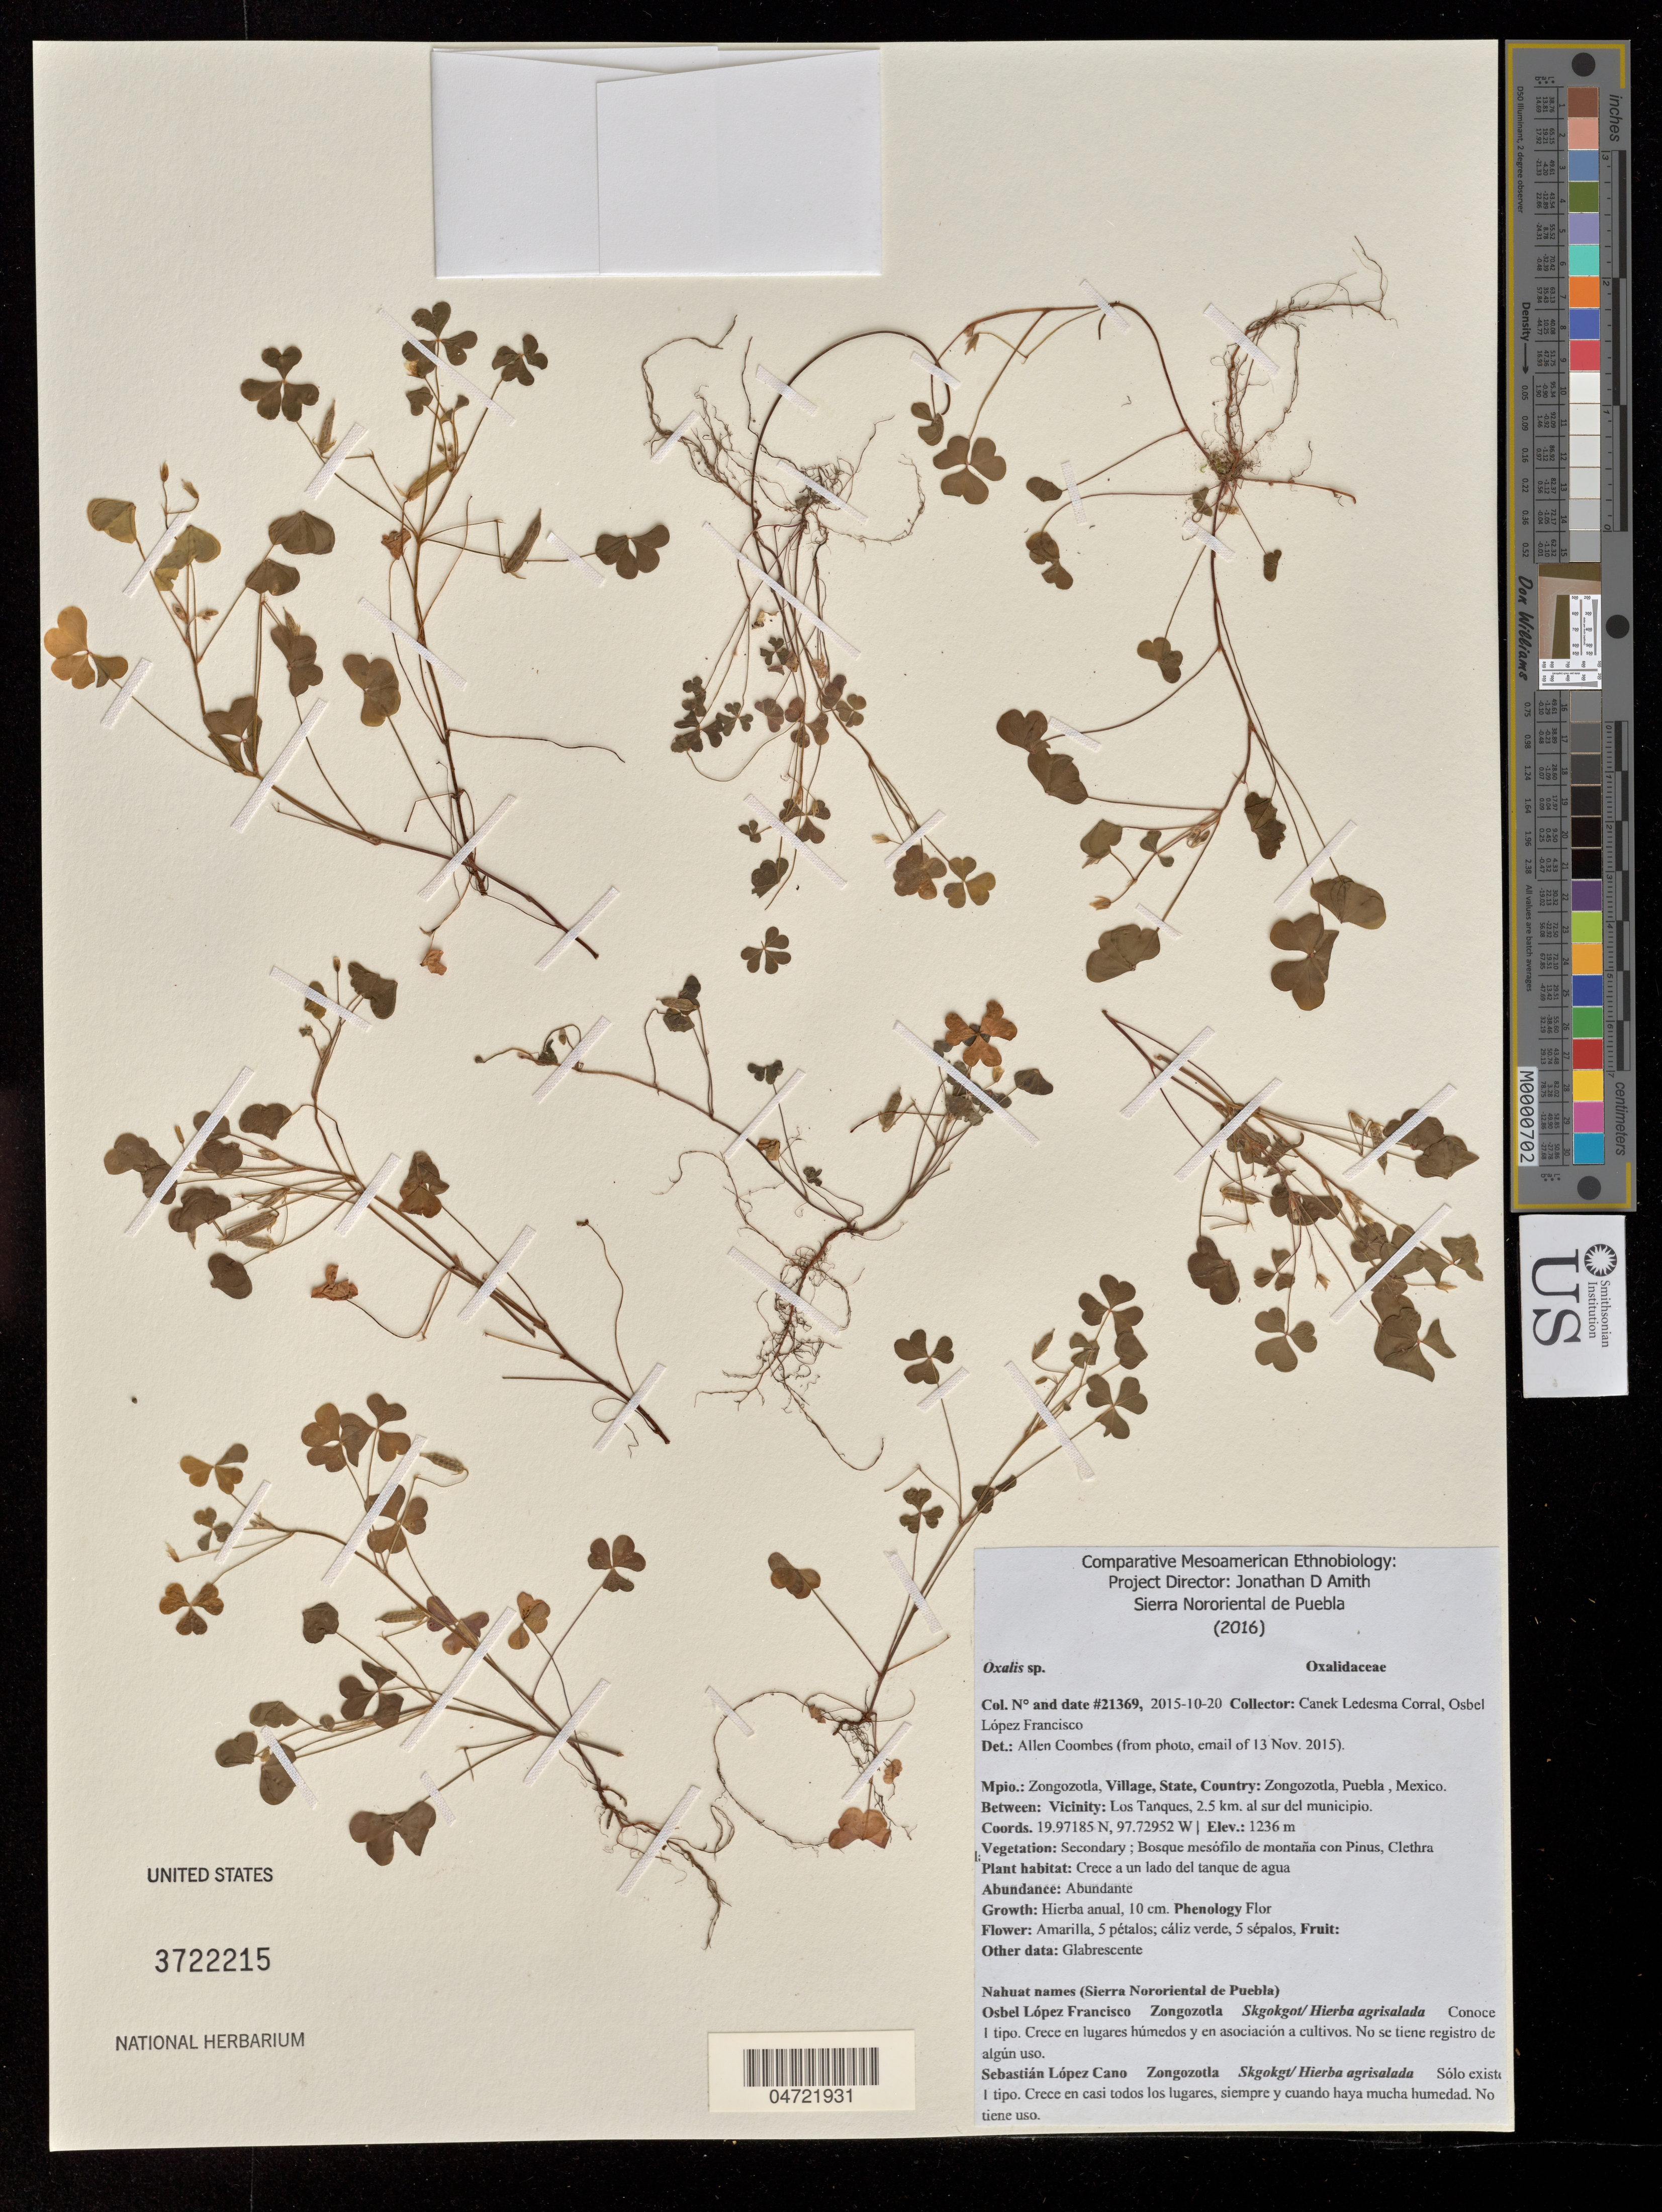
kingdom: Plantae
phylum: Tracheophyta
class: Magnoliopsida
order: Oxalidales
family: Oxalidaceae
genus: Oxalis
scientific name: Oxalis sp.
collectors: Canek Ledesma C. & O. Lopez Francisco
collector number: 21369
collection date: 2015-10-20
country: Mexico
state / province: Puebla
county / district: Zongozotla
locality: Los Tanques, 2.5 km al sur del municipio.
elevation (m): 1236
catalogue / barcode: US 3722215